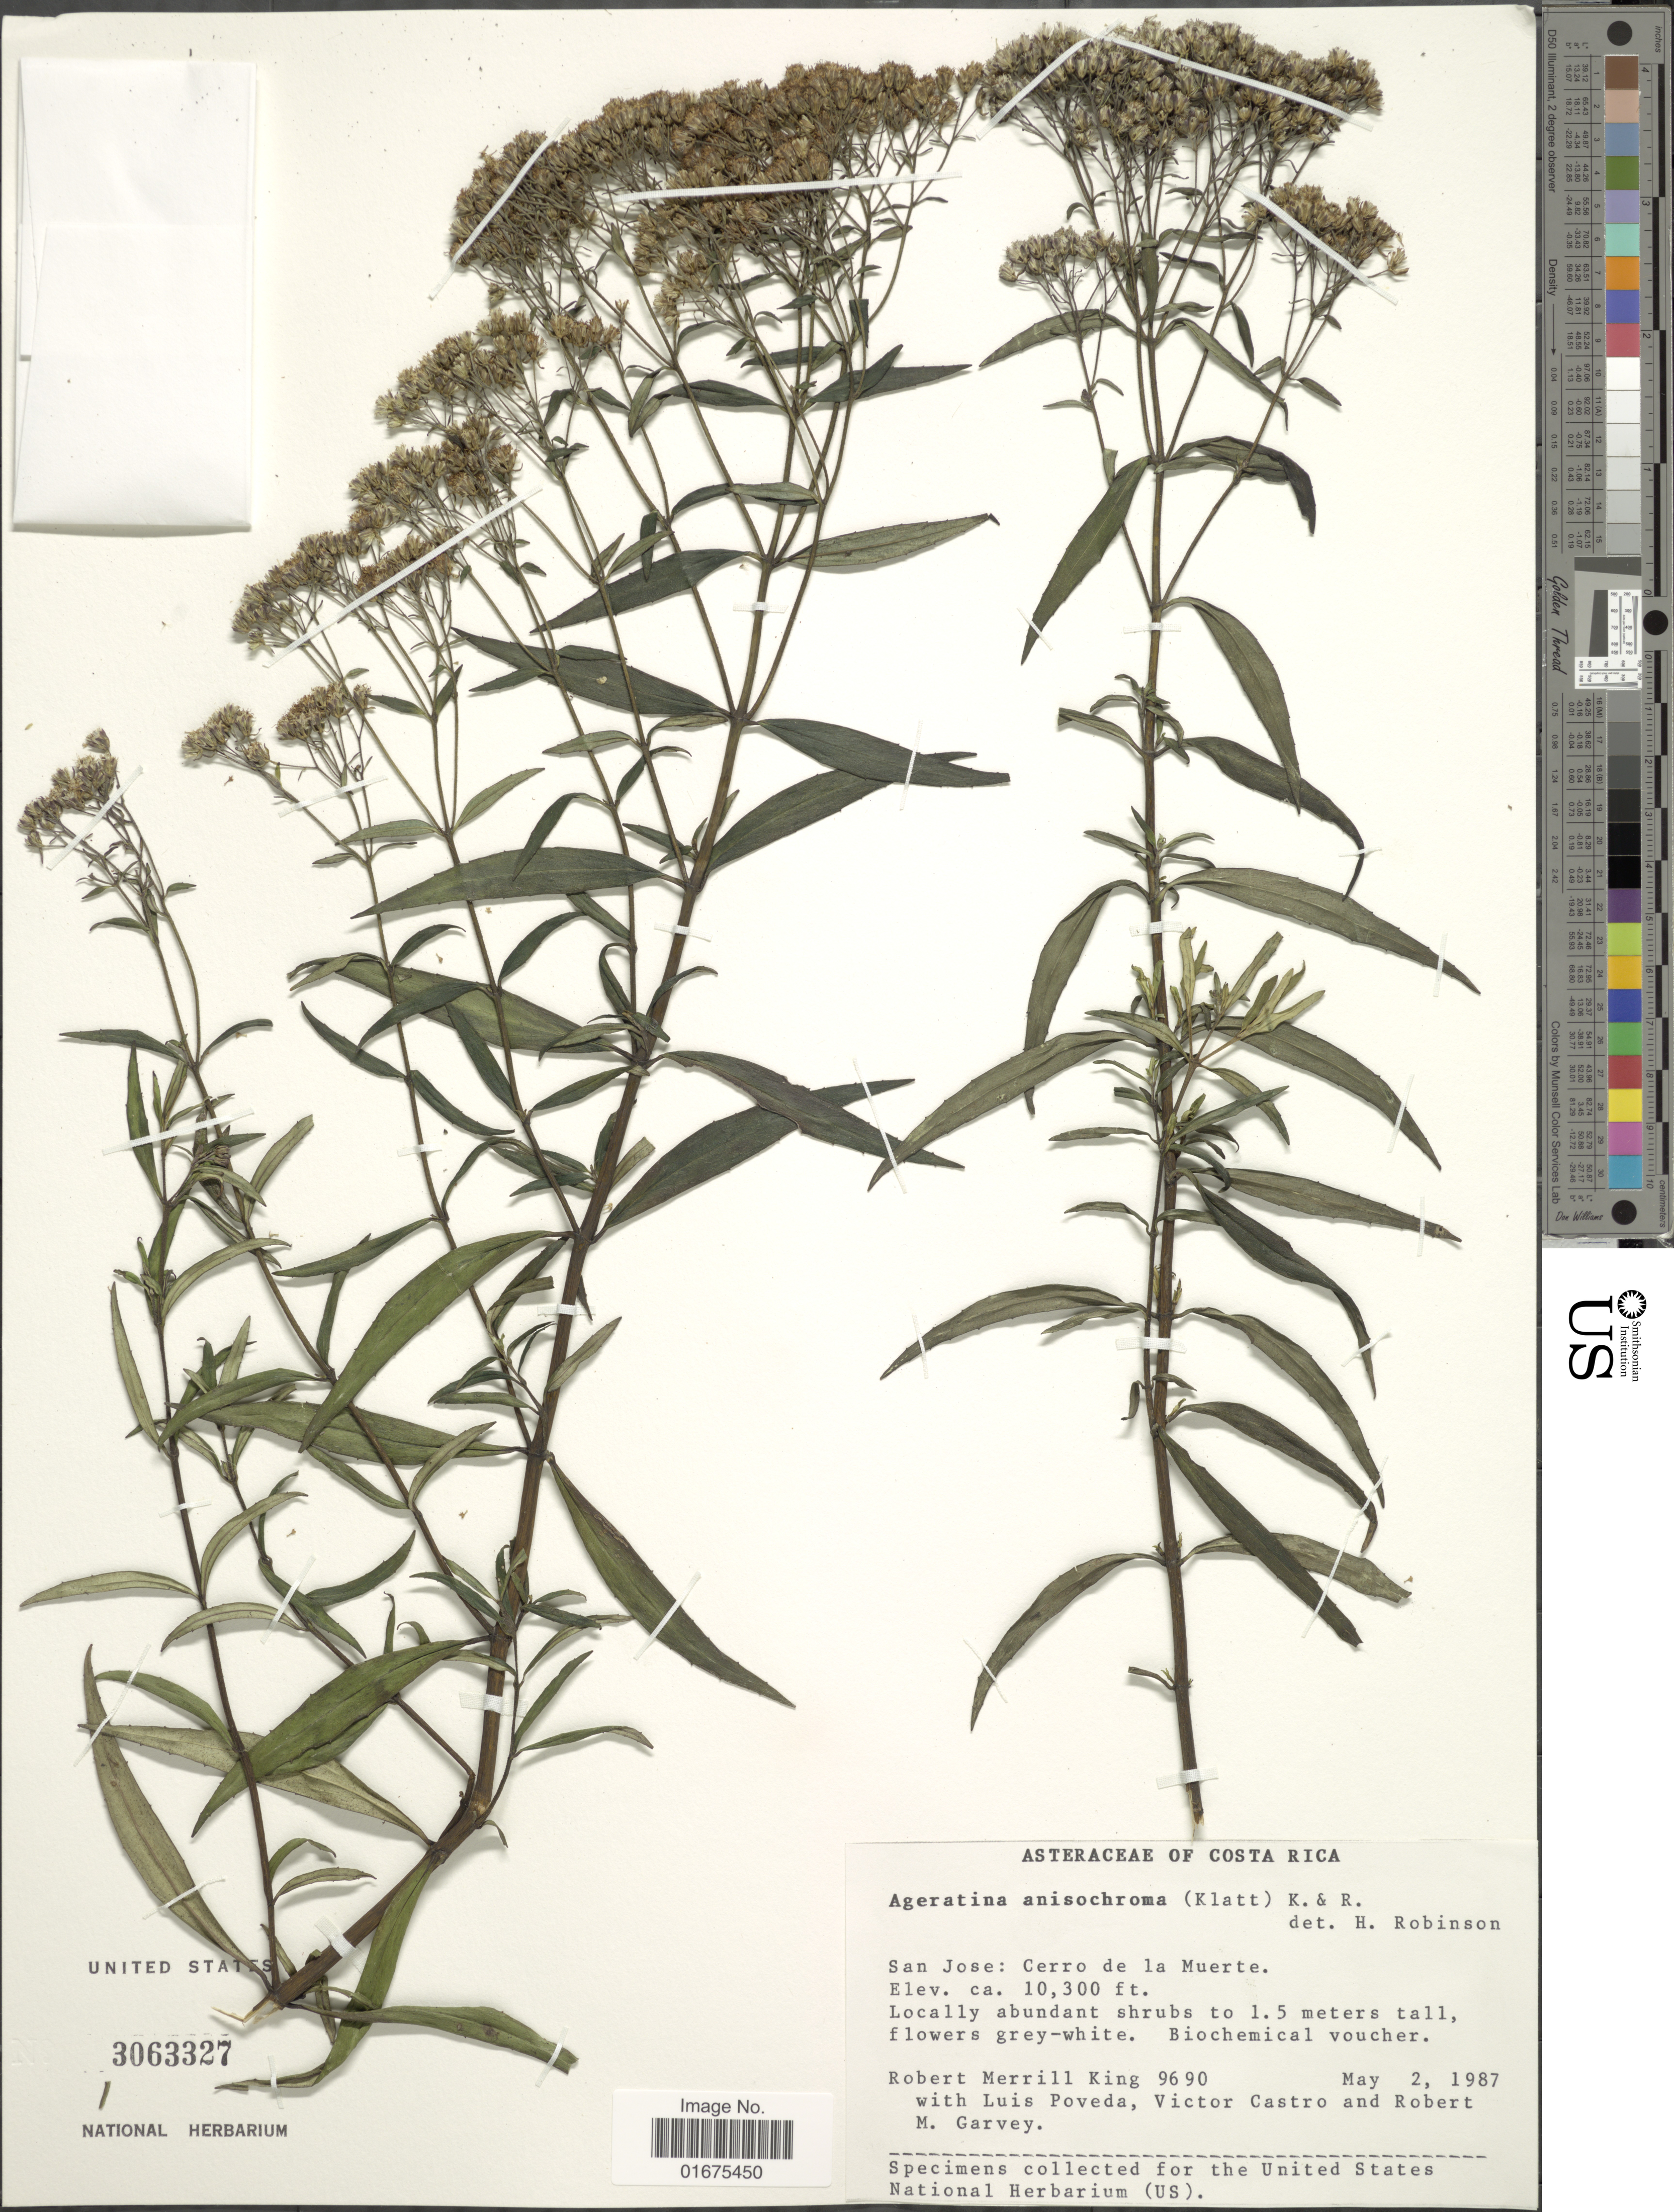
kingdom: Plantae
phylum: Tracheophyta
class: Magnoliopsida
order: Asterales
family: Asteraceae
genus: Ageratina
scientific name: Ageratina anisochroma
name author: (Klatt) R.M. King & H. Rob.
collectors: R. M. King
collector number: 9690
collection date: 1987-05-02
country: Costa Rica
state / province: San José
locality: Cerro de la Muerte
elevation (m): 3139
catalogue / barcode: US 3063327